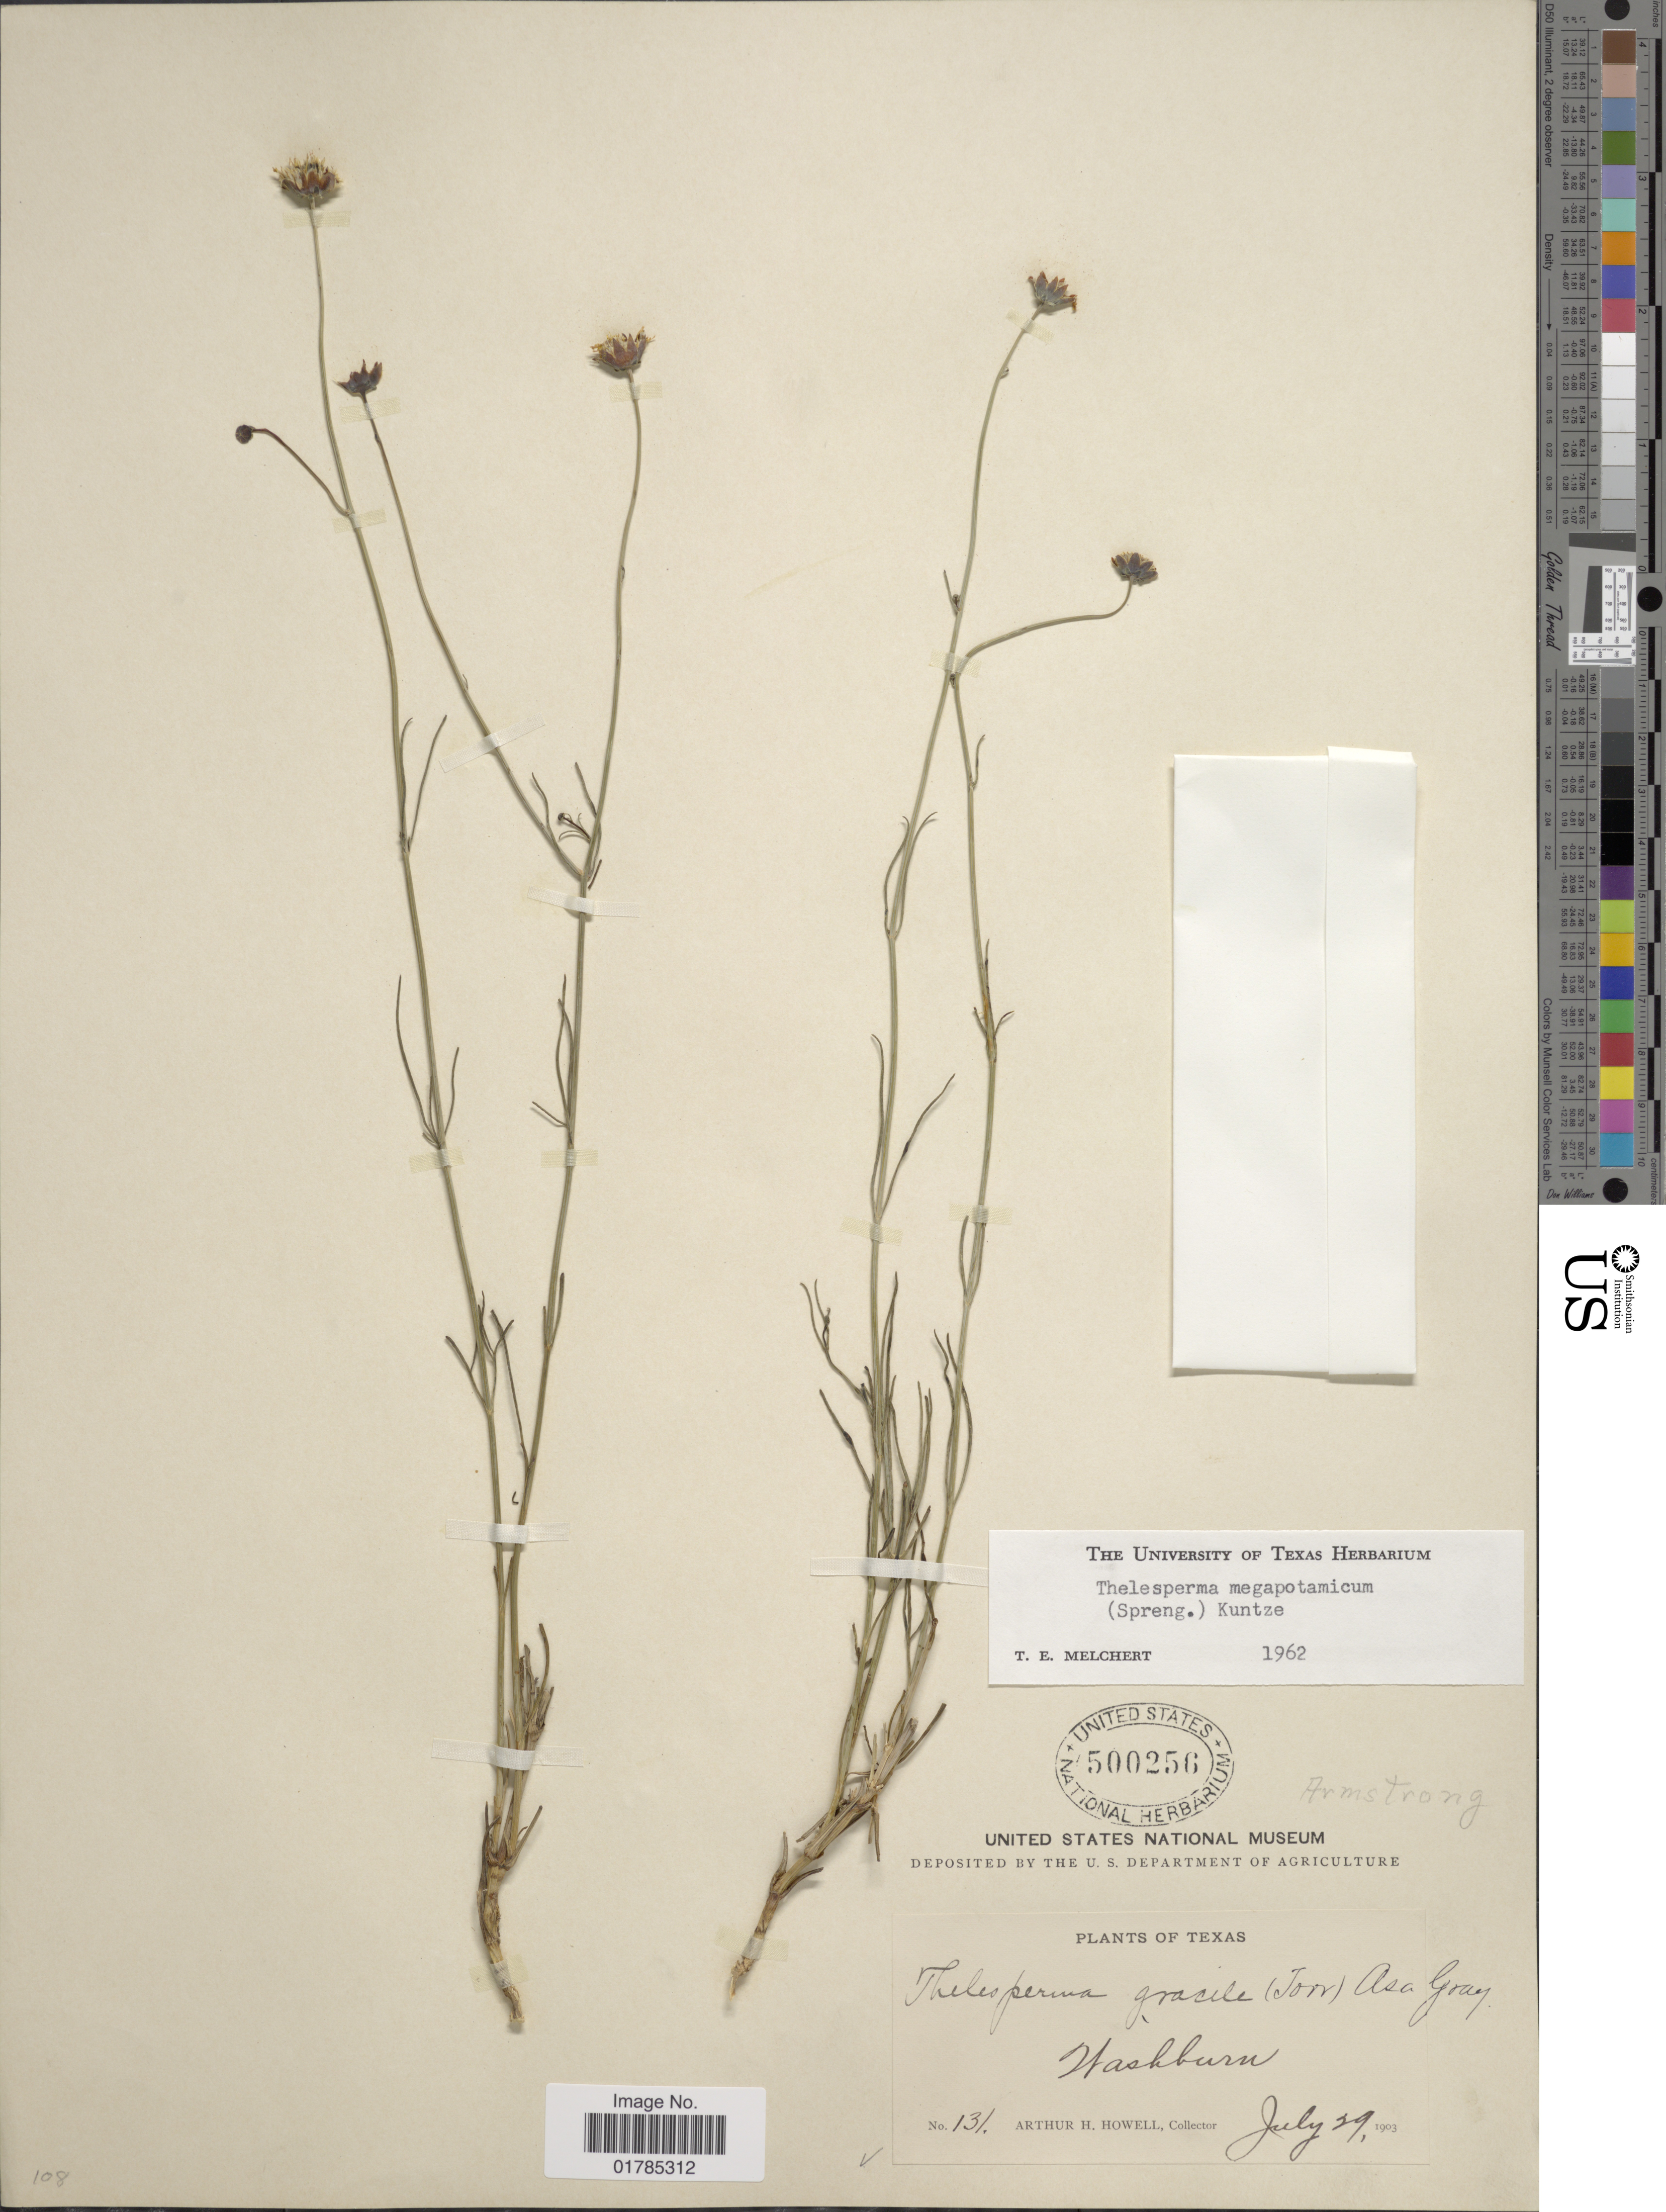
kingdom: Plantae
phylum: Tracheophyta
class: Magnoliopsida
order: Asterales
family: Asteraceae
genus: Thelesperma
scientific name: Thelesperma megapotamicum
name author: (Spreng.) Herter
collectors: A. H. Howell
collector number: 131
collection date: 1903-07-29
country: United States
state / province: Texas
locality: Hashburn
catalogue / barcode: US 500256